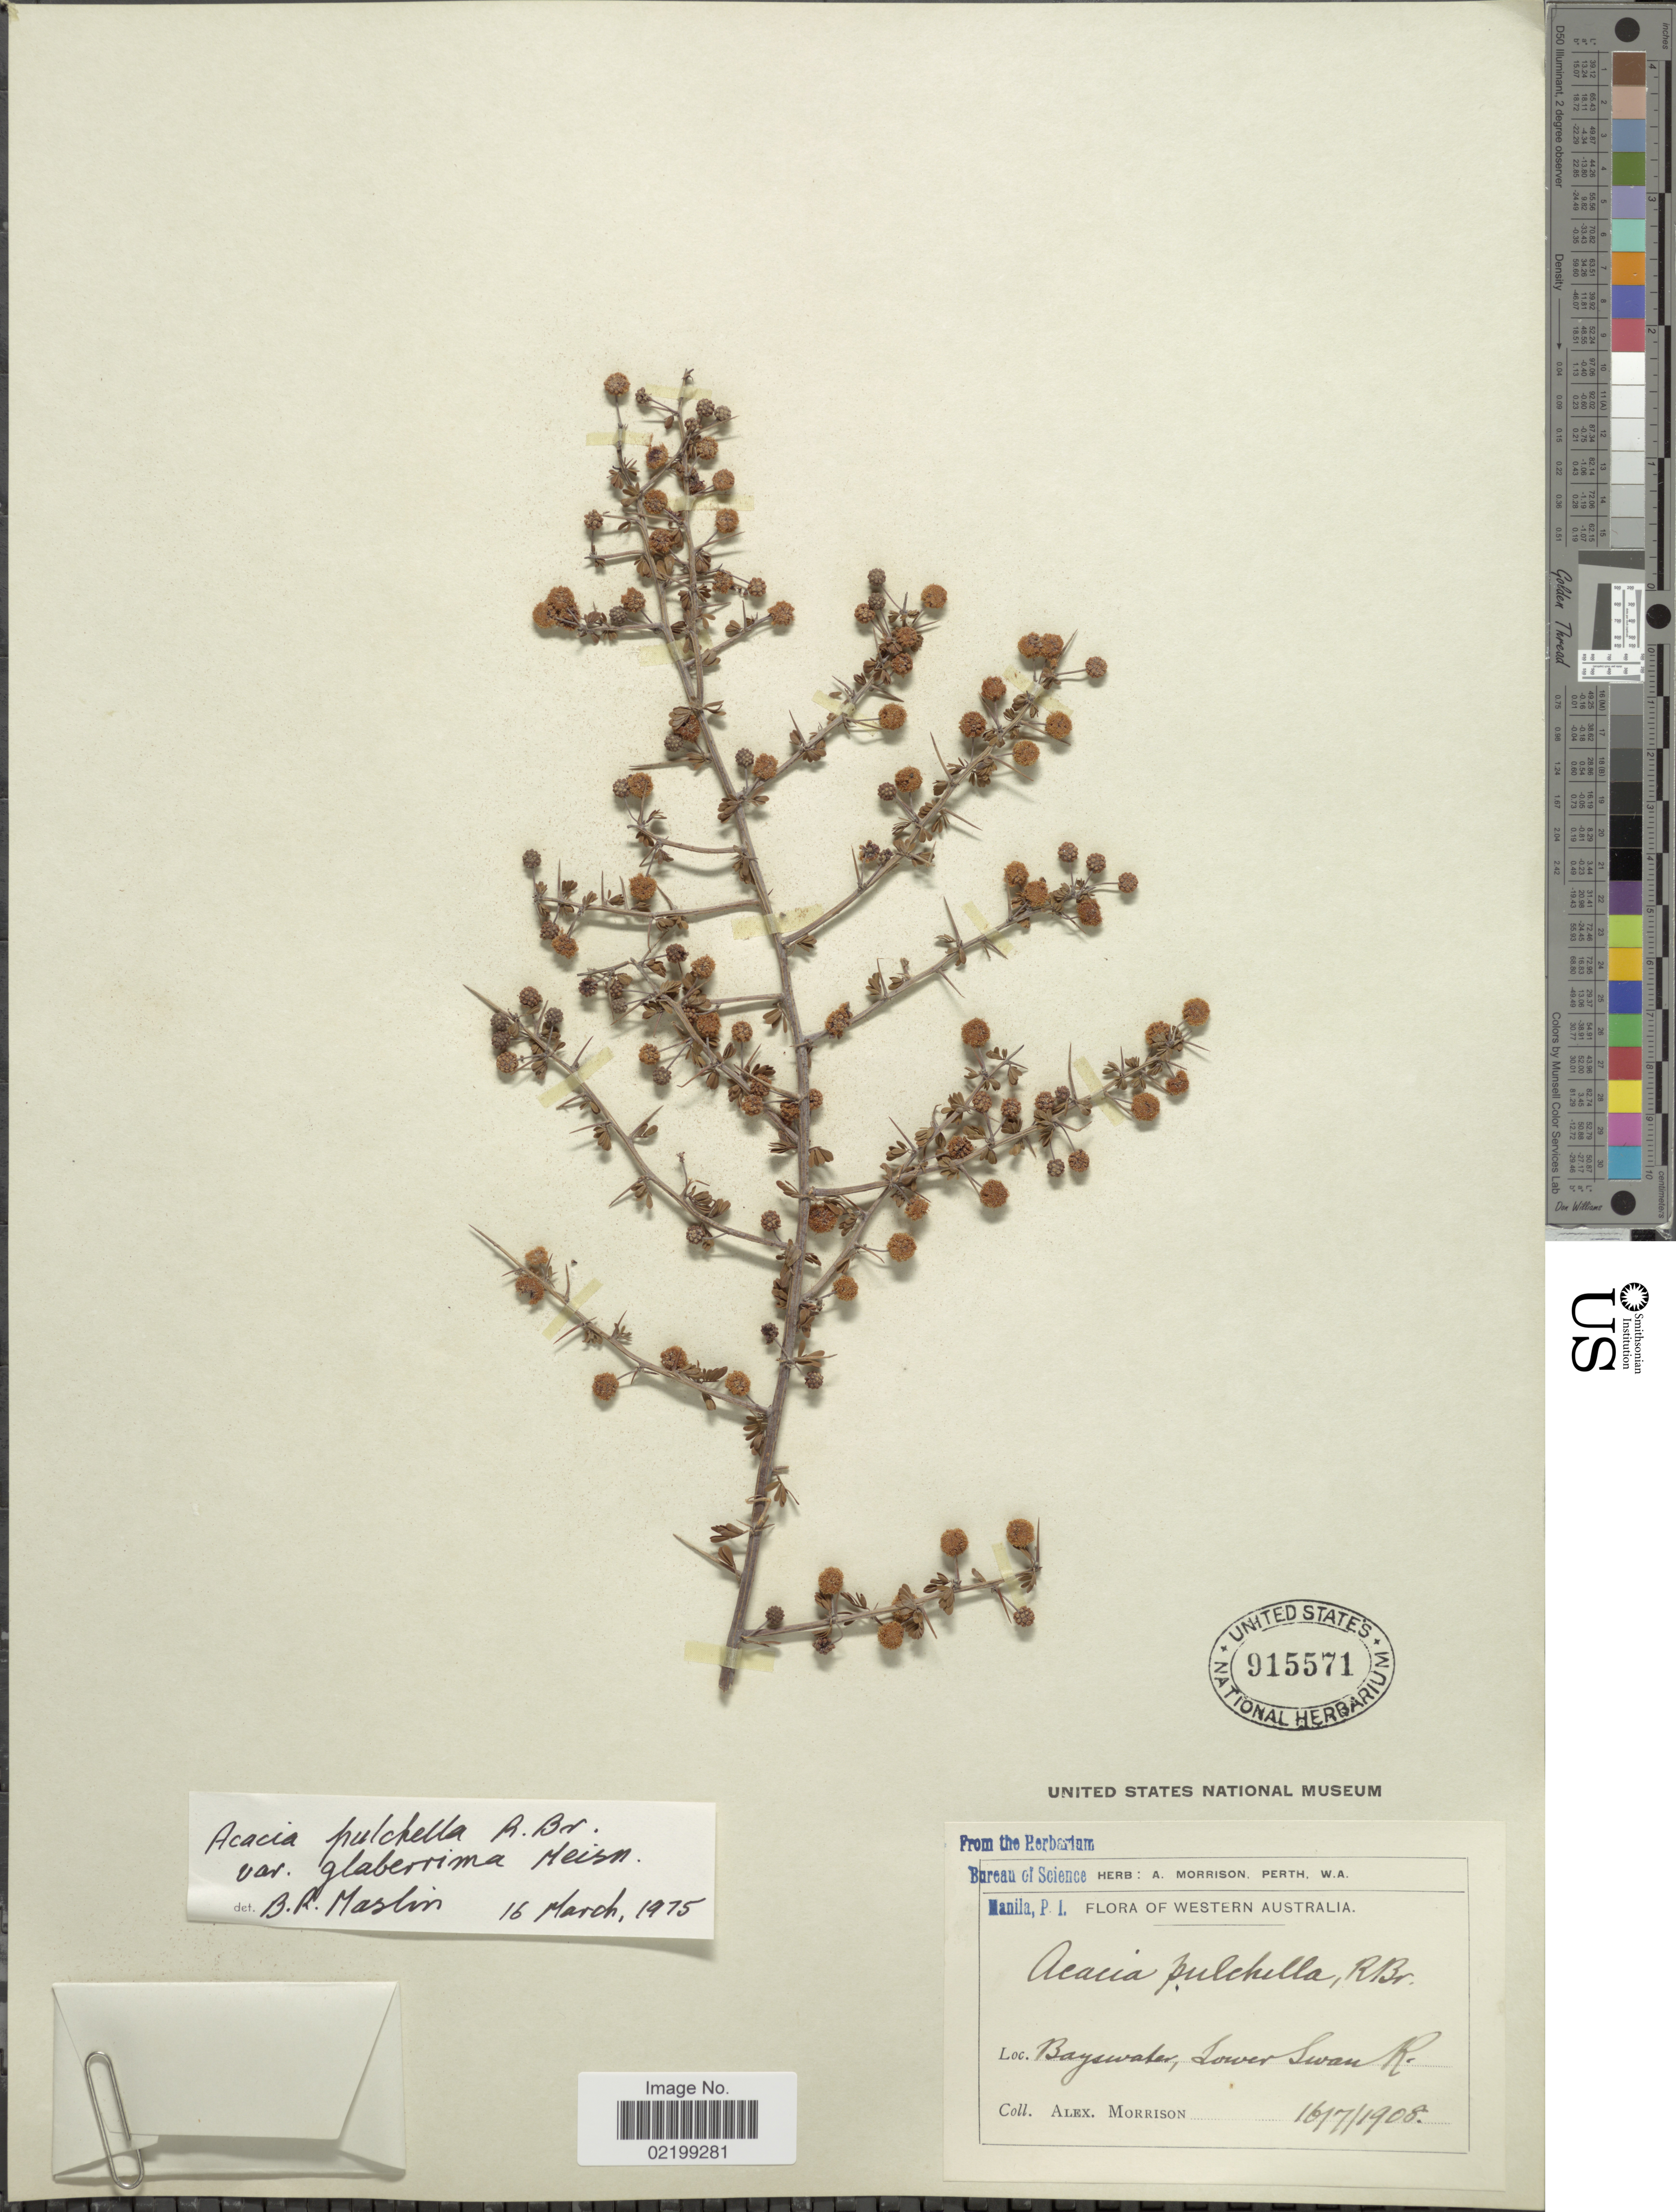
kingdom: Plantae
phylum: Tracheophyta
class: Magnoliopsida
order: Fabales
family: Fabaceae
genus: Acacia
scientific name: Acacia pulchella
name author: R. Br.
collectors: A. Morrison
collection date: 1908-07-16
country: Australia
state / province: Western Australia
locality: Bayswater, Lower Swan R.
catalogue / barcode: US 915571